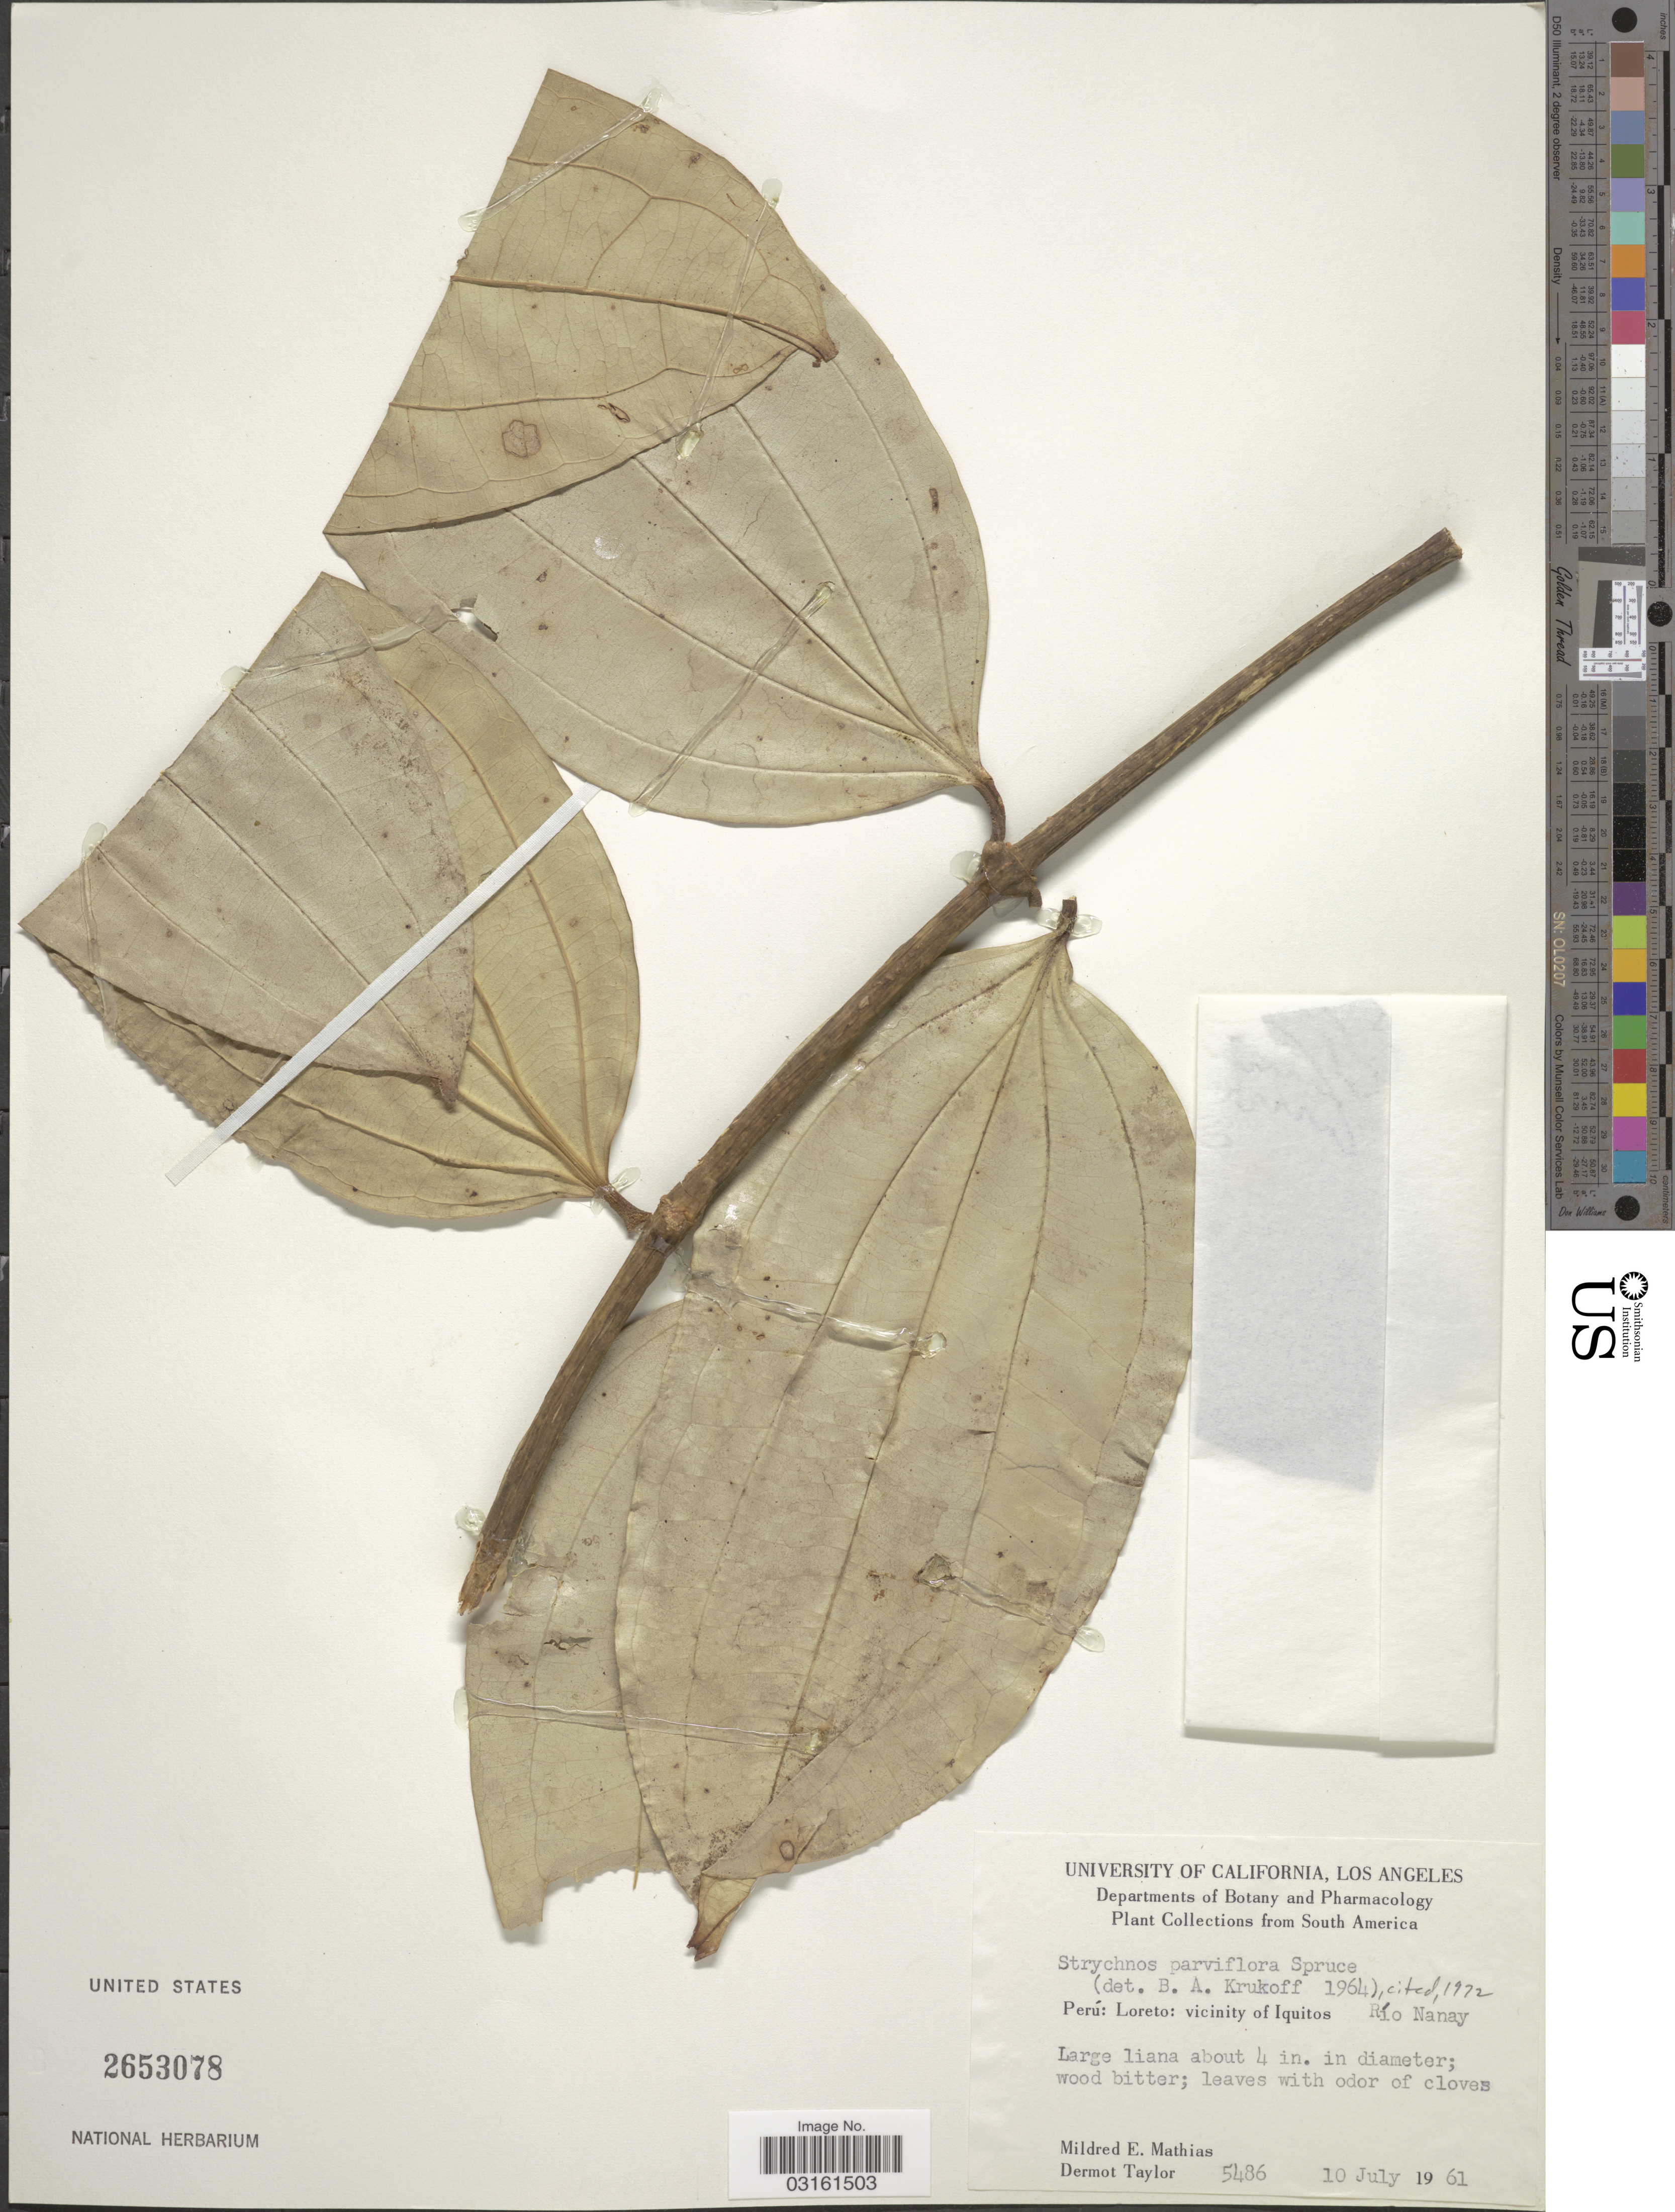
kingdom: Plantae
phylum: Tracheophyta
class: Magnoliopsida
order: Gentianales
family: Loganiaceae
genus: Strychnos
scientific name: Strychnos parviflora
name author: Spruce ex Benth.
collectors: M. E. Mathias & D. Taylor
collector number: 5486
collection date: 1961-07-10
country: Peru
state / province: Loreto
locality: Vicinity of Iquitos, Río Nanay.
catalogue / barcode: US 2653078